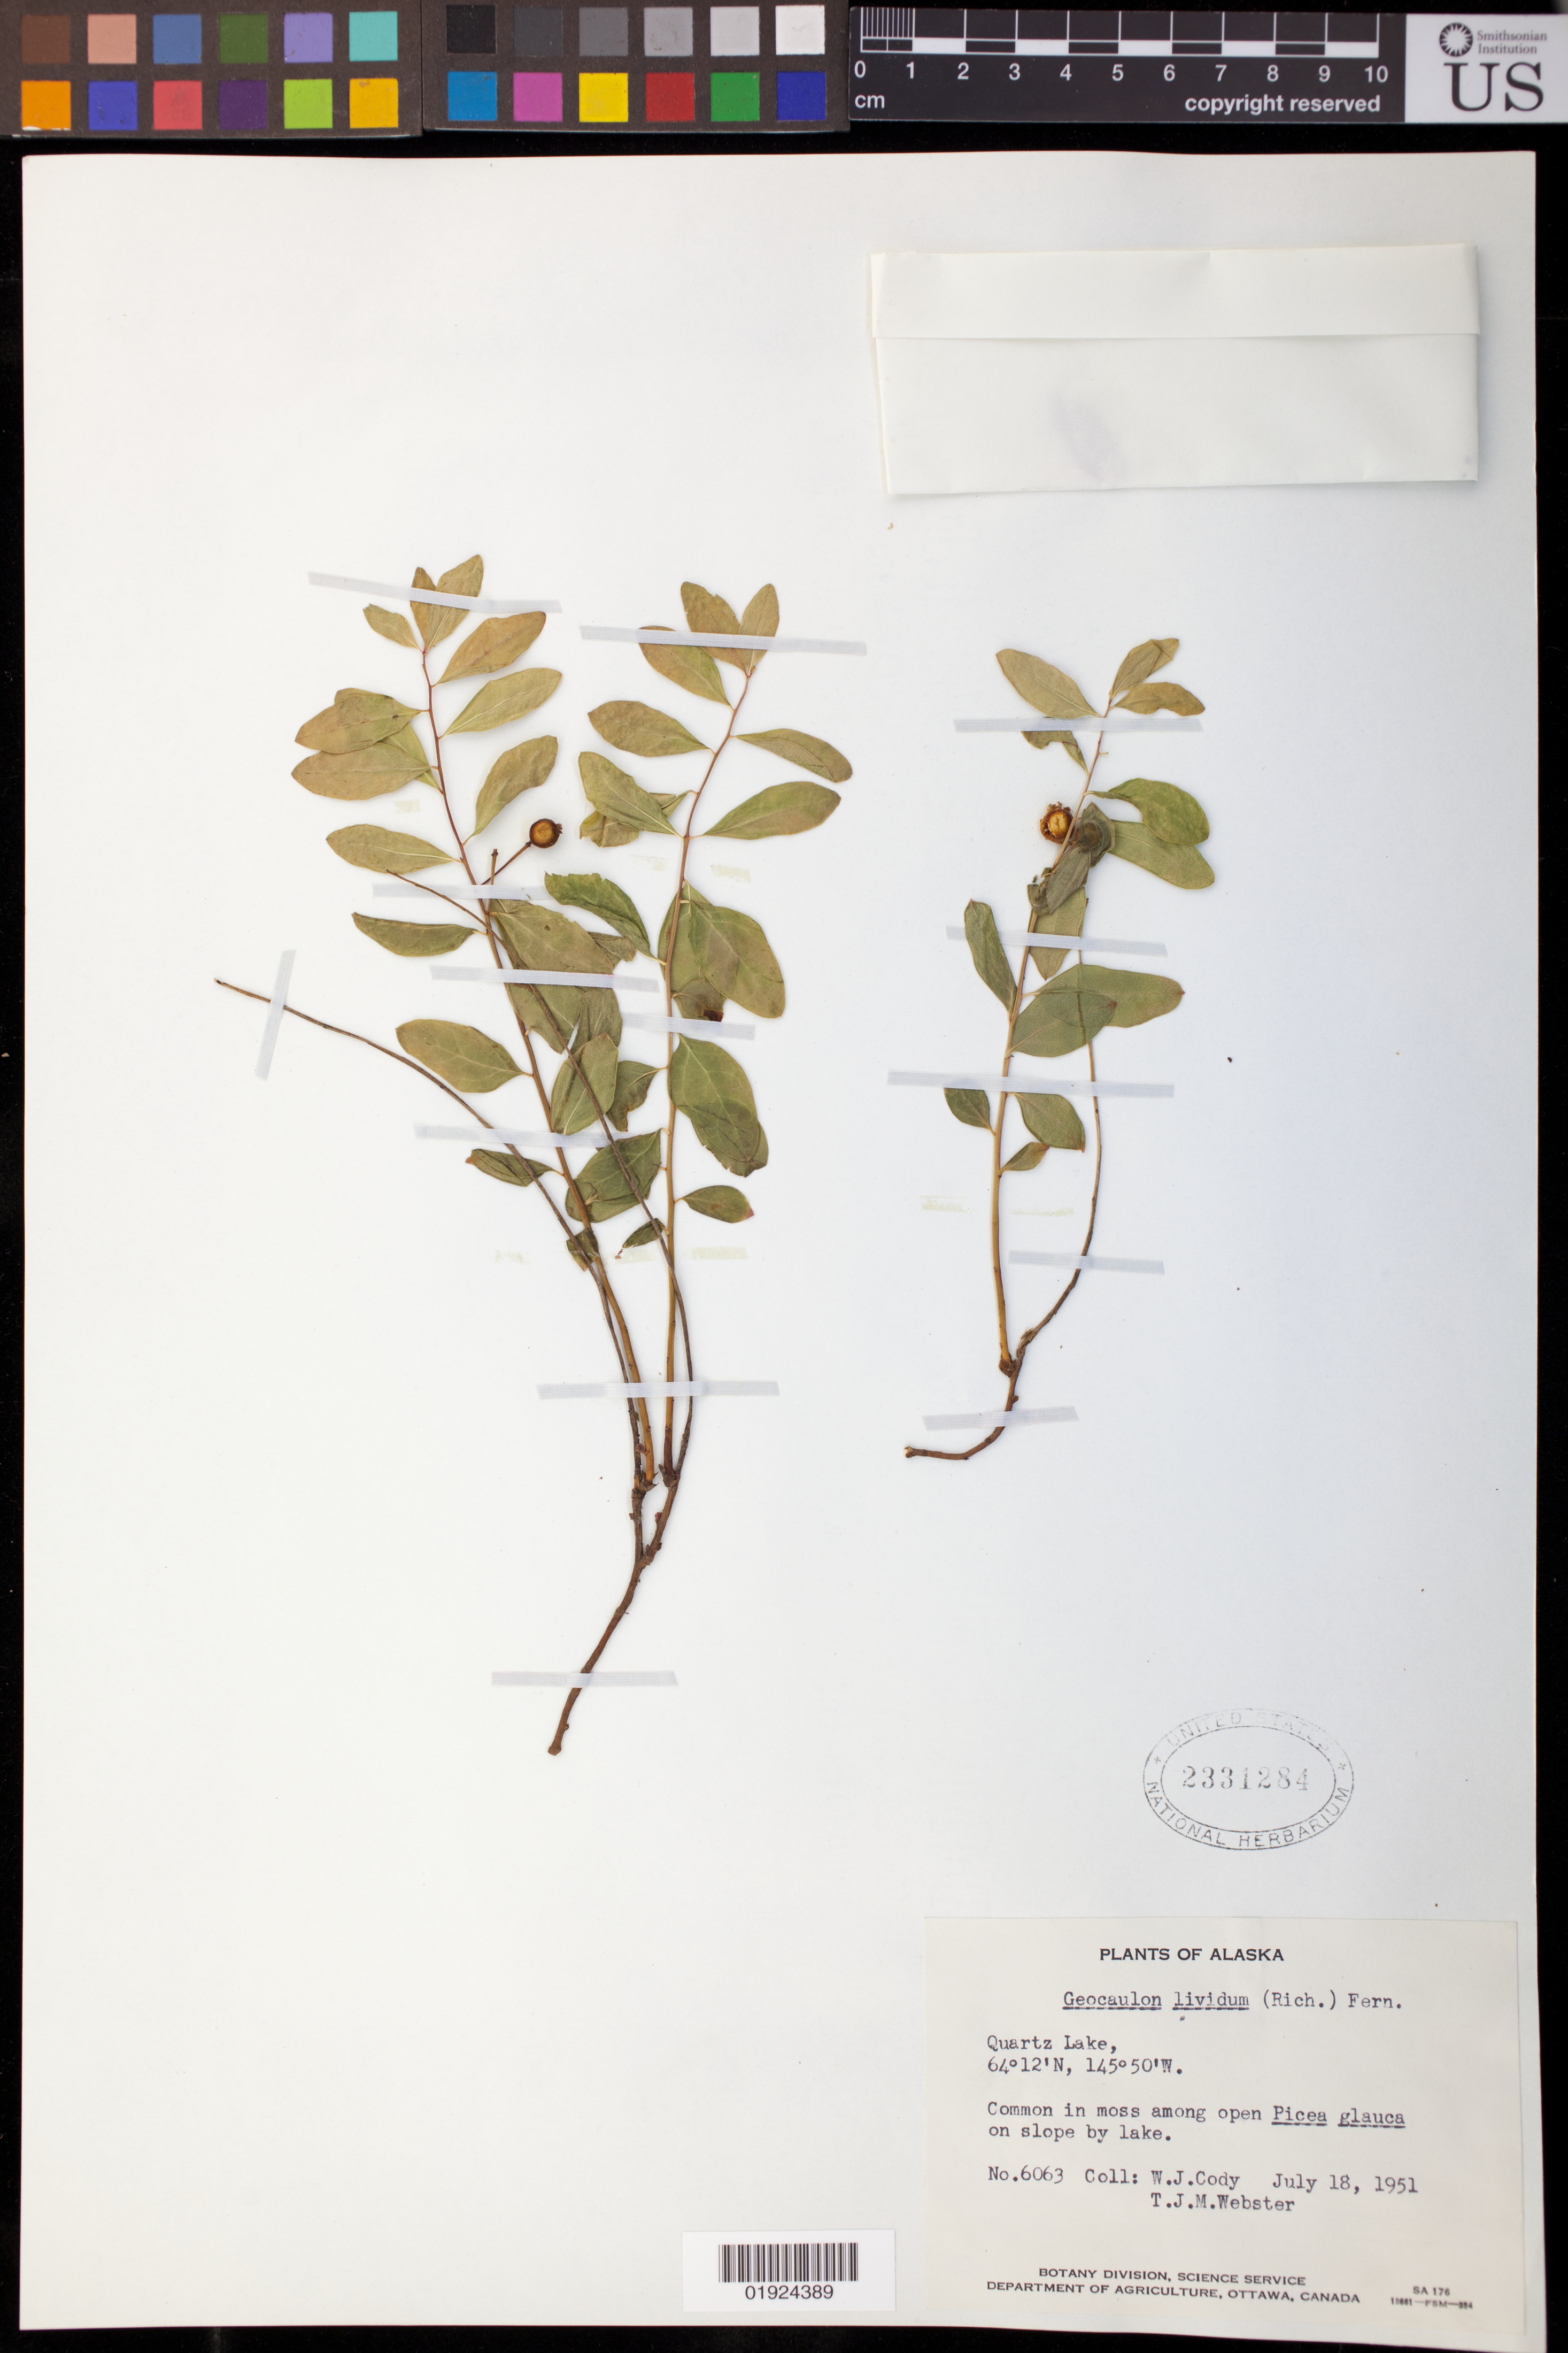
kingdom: Plantae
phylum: Tracheophyta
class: Magnoliopsida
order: Santalales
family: Comandraceae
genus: Geocaulon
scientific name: Geocaulon lividum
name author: (Richardson) Fernald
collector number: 6063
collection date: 1951-07-18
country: United States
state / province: Alaska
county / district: Southeast Fairbanks C. A.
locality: Quartz Lake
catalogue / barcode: US 2331284